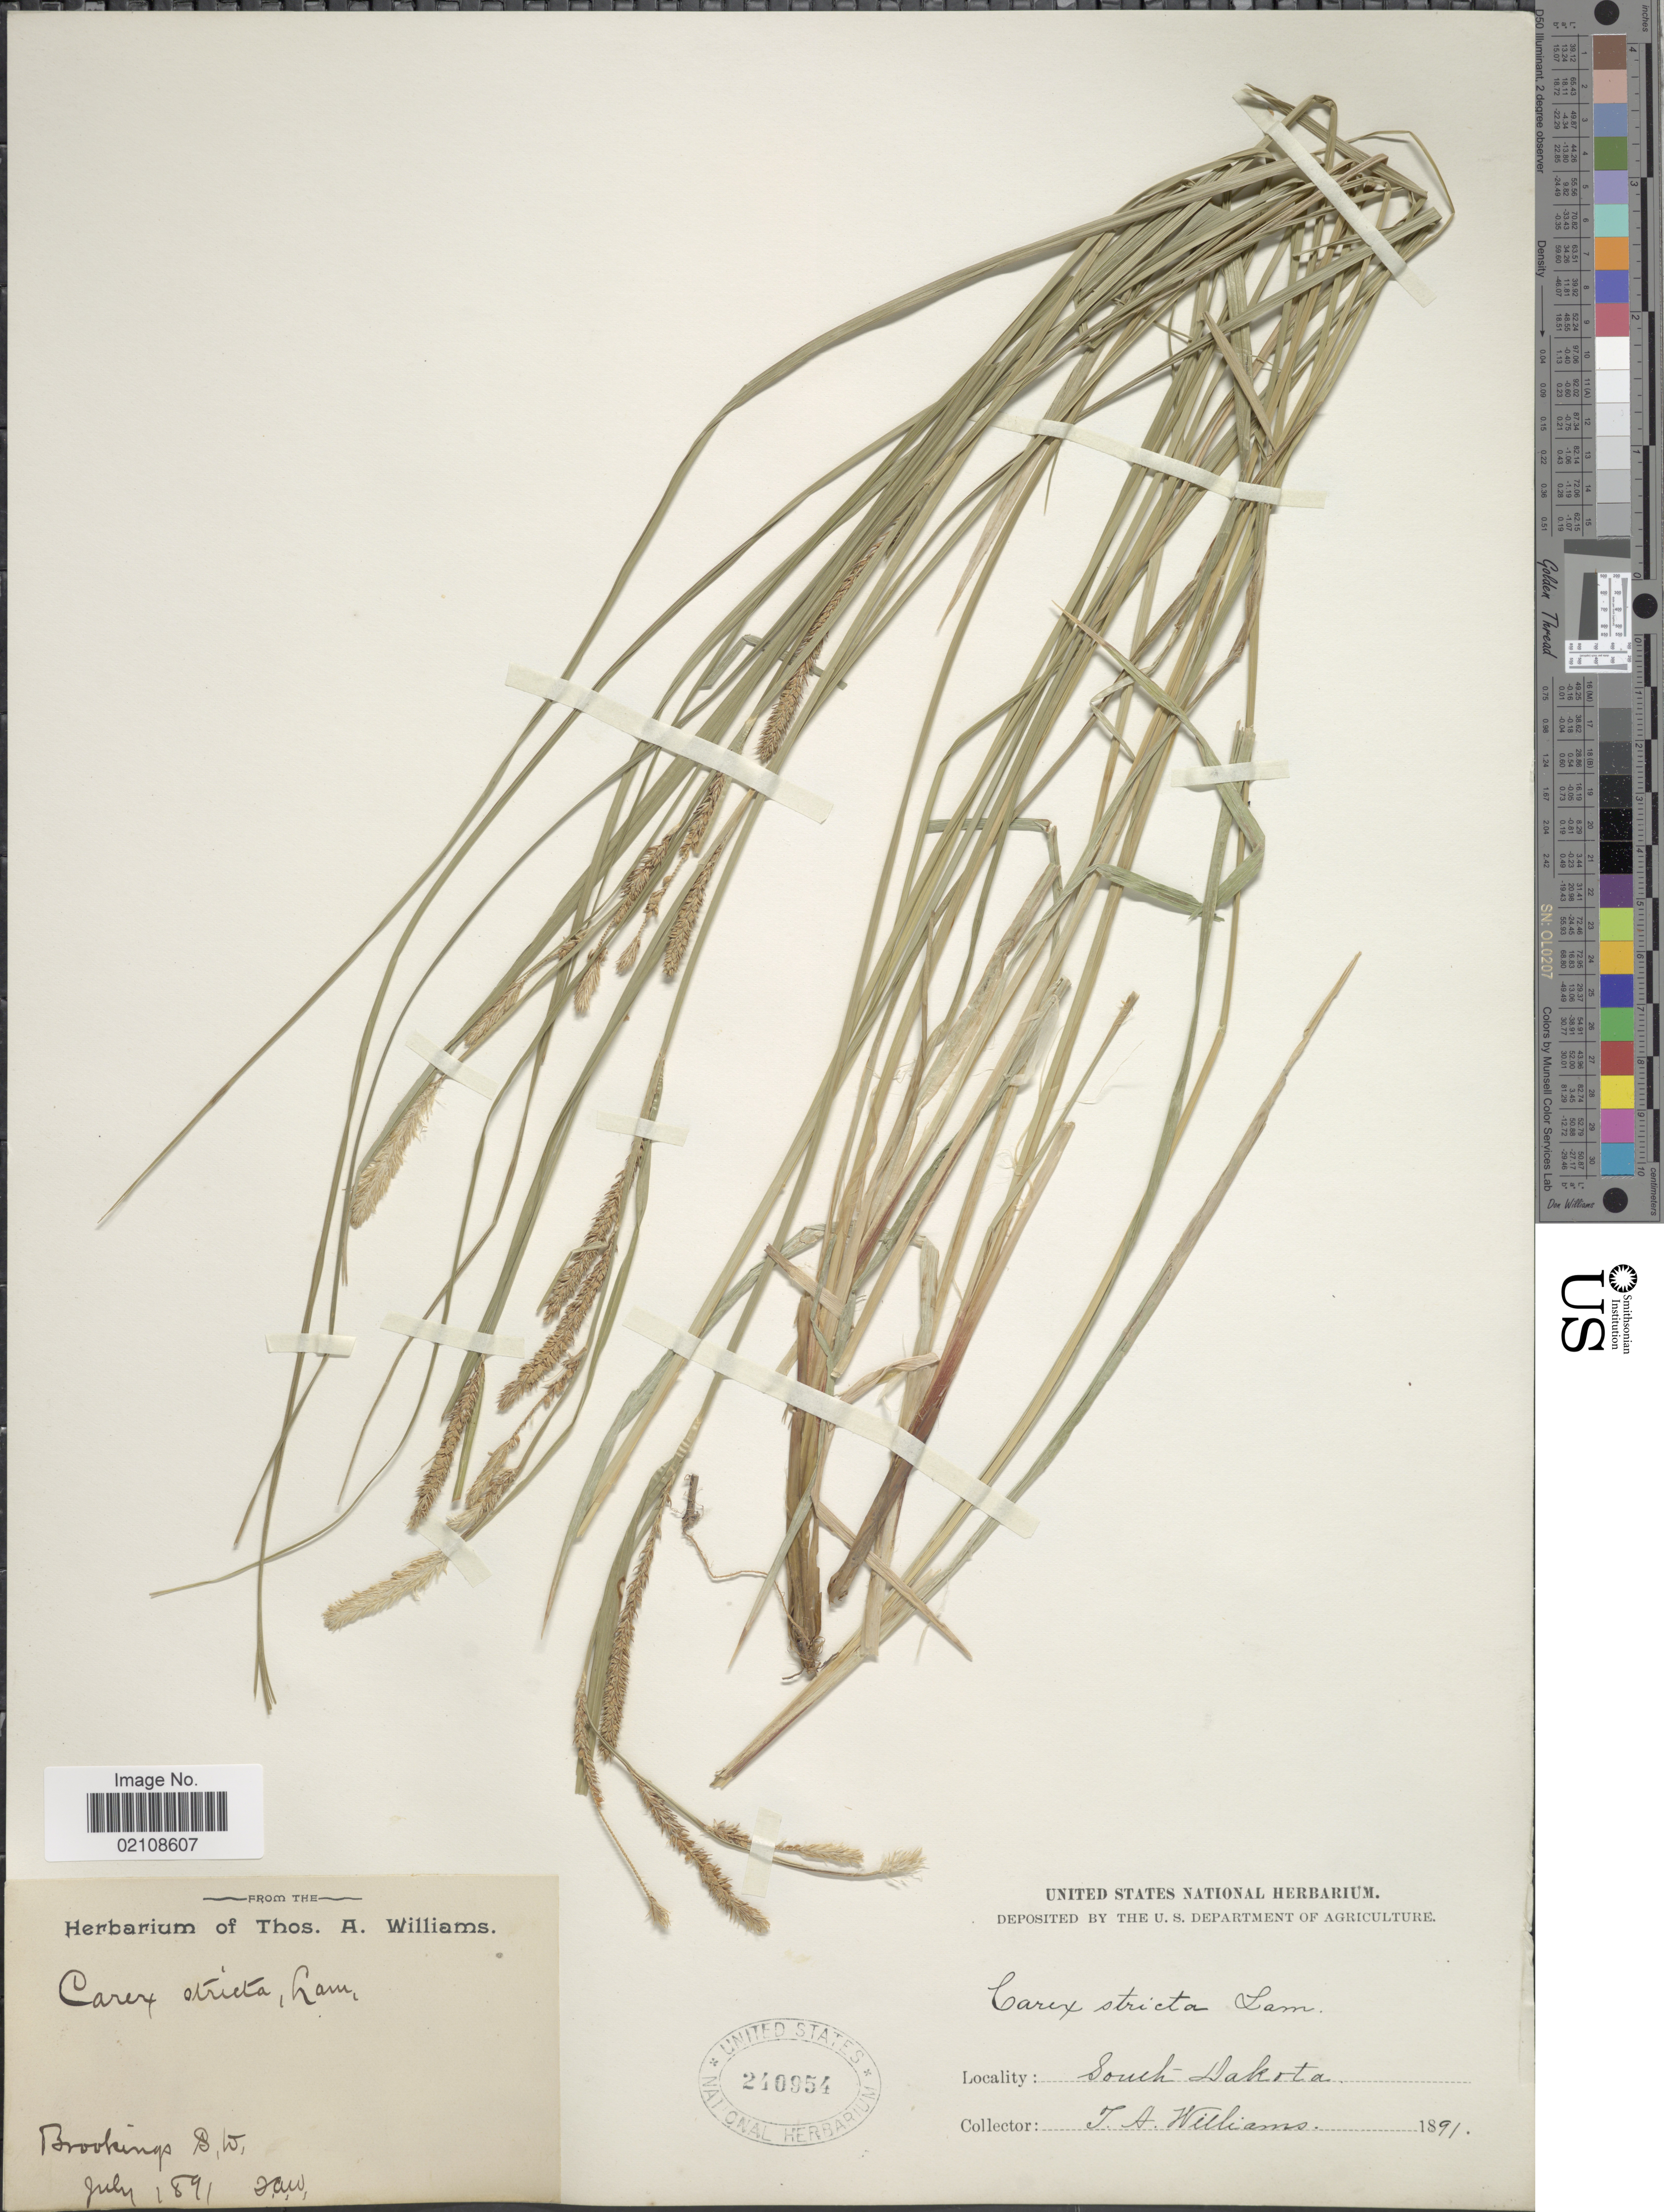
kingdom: Plantae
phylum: Tracheophyta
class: Liliopsida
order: Poales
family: Cyperaceae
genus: Carex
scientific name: Carex emoryi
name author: Dewey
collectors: T. A. Williams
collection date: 1891-07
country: United States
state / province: South Dakota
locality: Brookings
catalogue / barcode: US 2400954